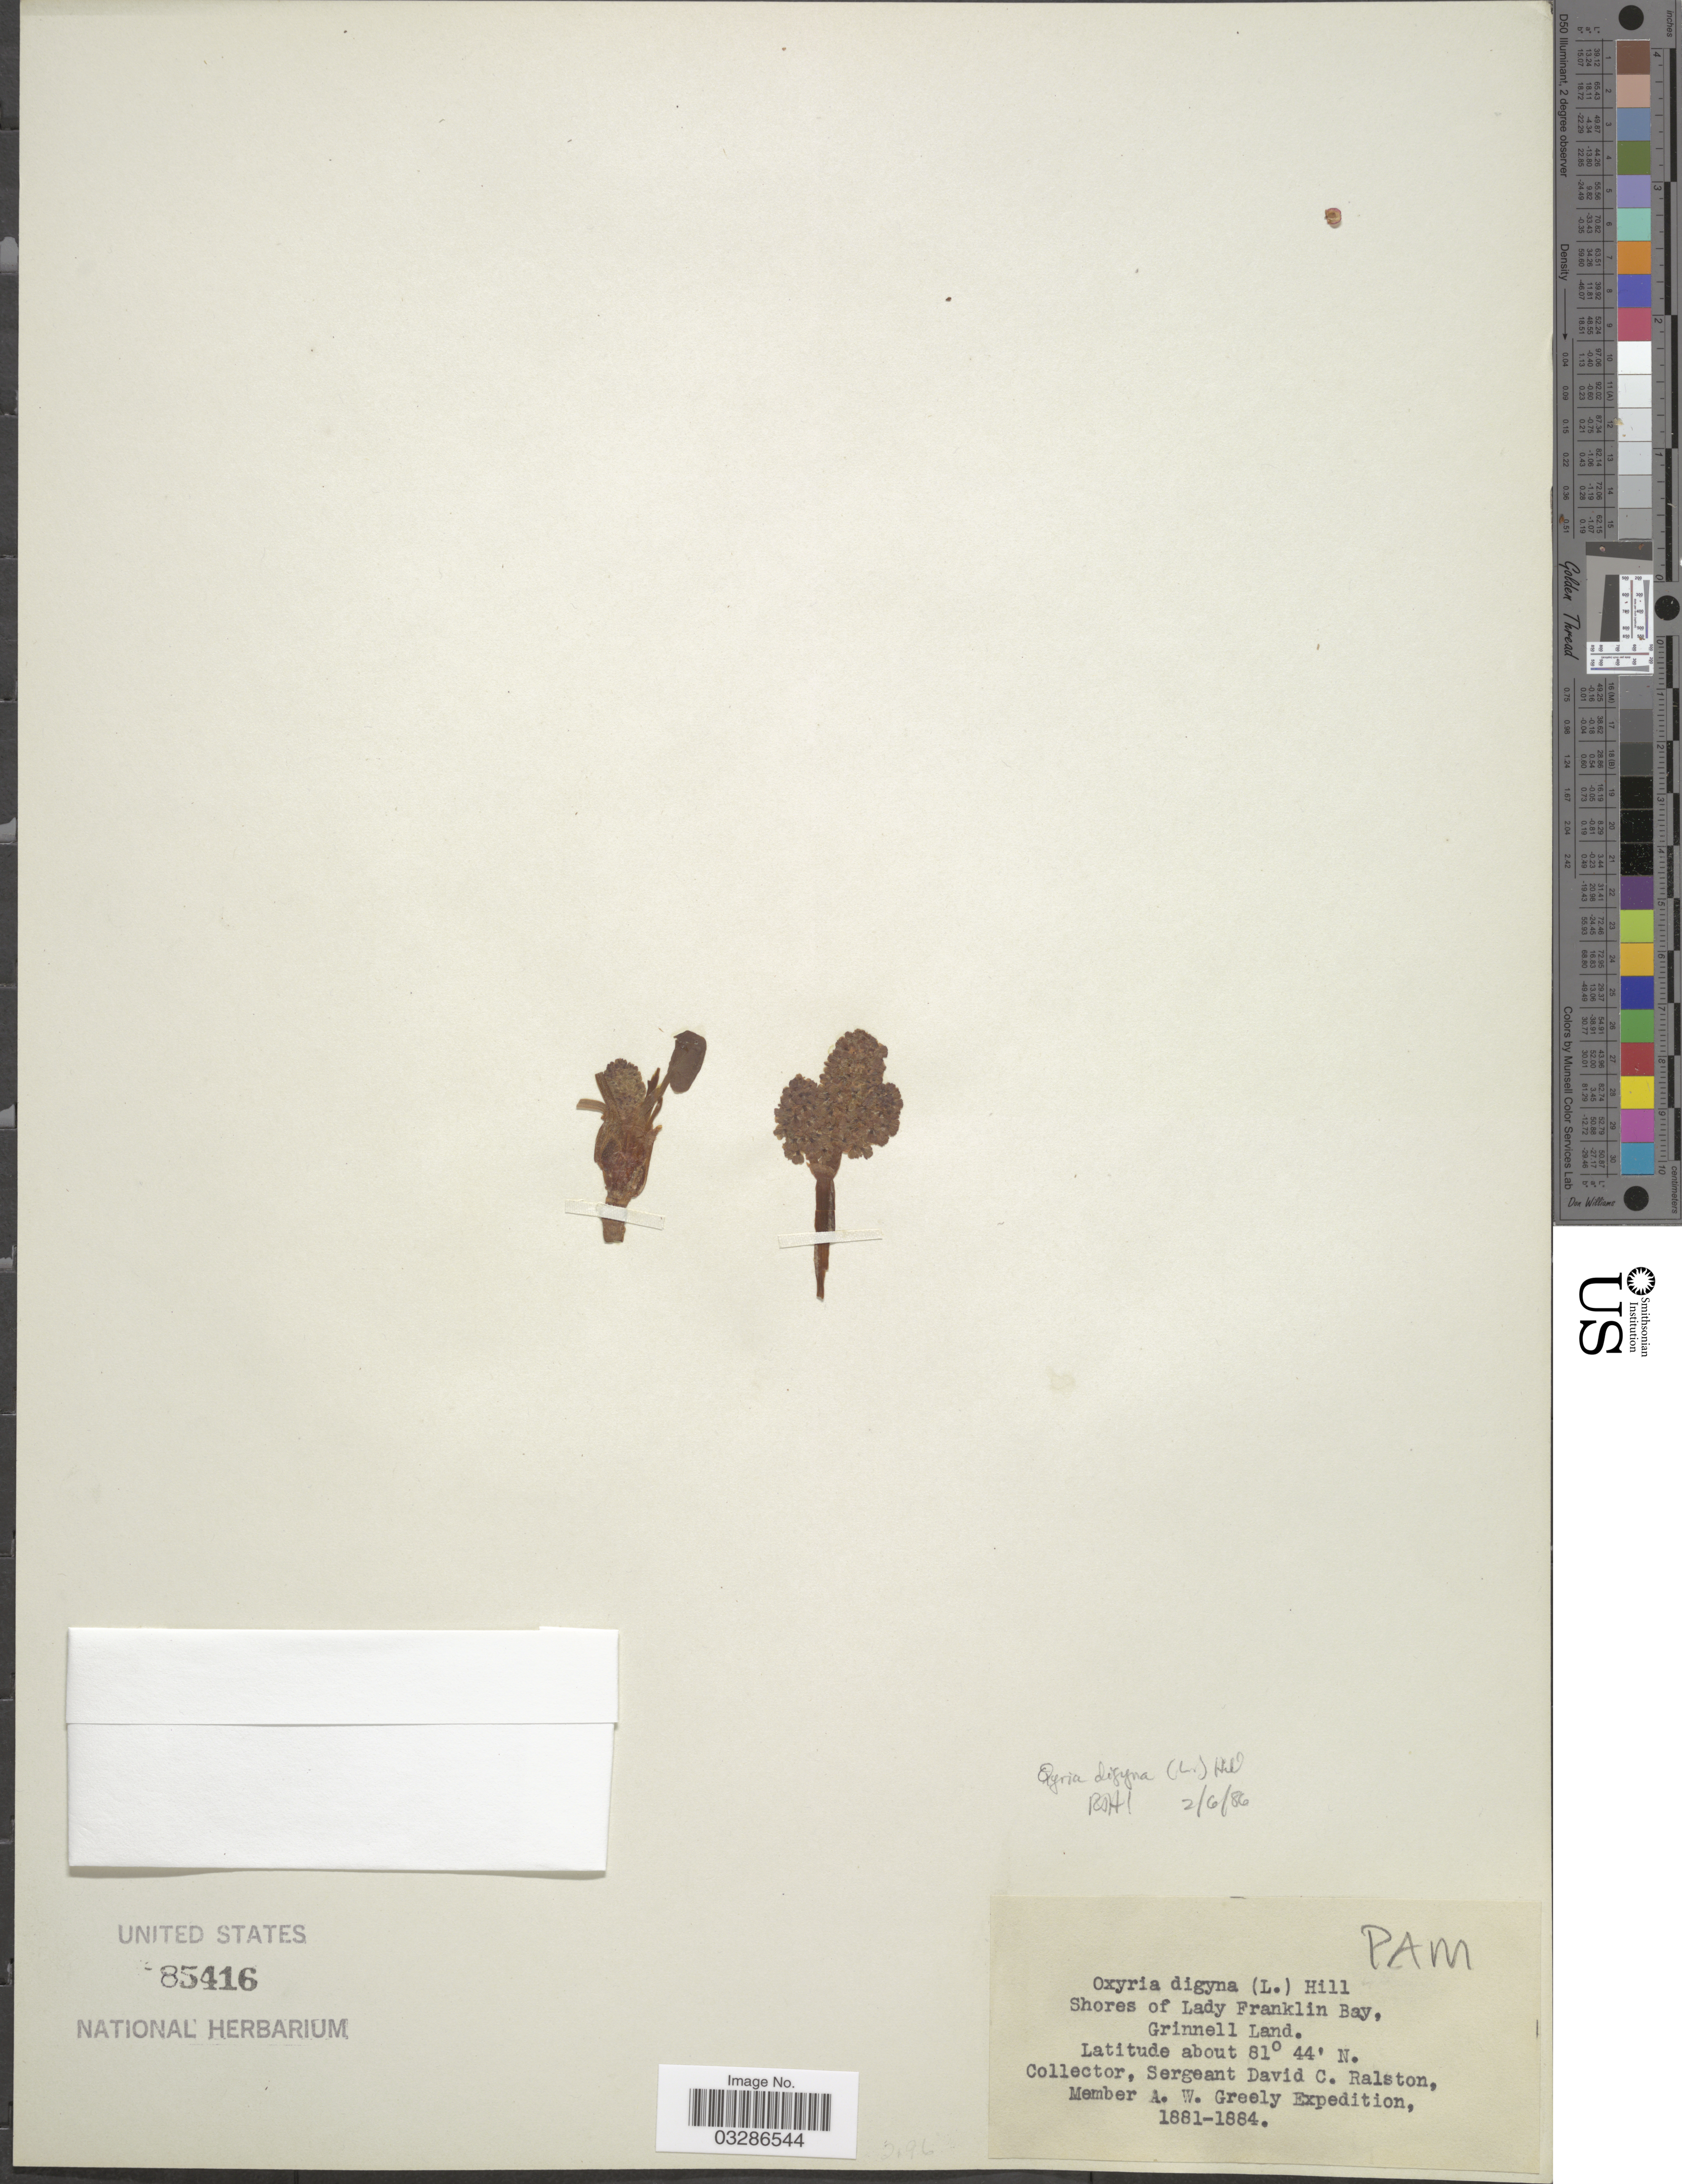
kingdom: Plantae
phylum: Tracheophyta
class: Magnoliopsida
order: Caryophyllales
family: Polygonaceae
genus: Oxyria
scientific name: Oxyria digyna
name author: (L.) Hill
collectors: D. Ralston & A. Greely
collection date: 1881/1884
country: Canada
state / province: Nunavut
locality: Shores of Lady Franklin Bay, Grinnell Land.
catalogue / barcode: US 85416